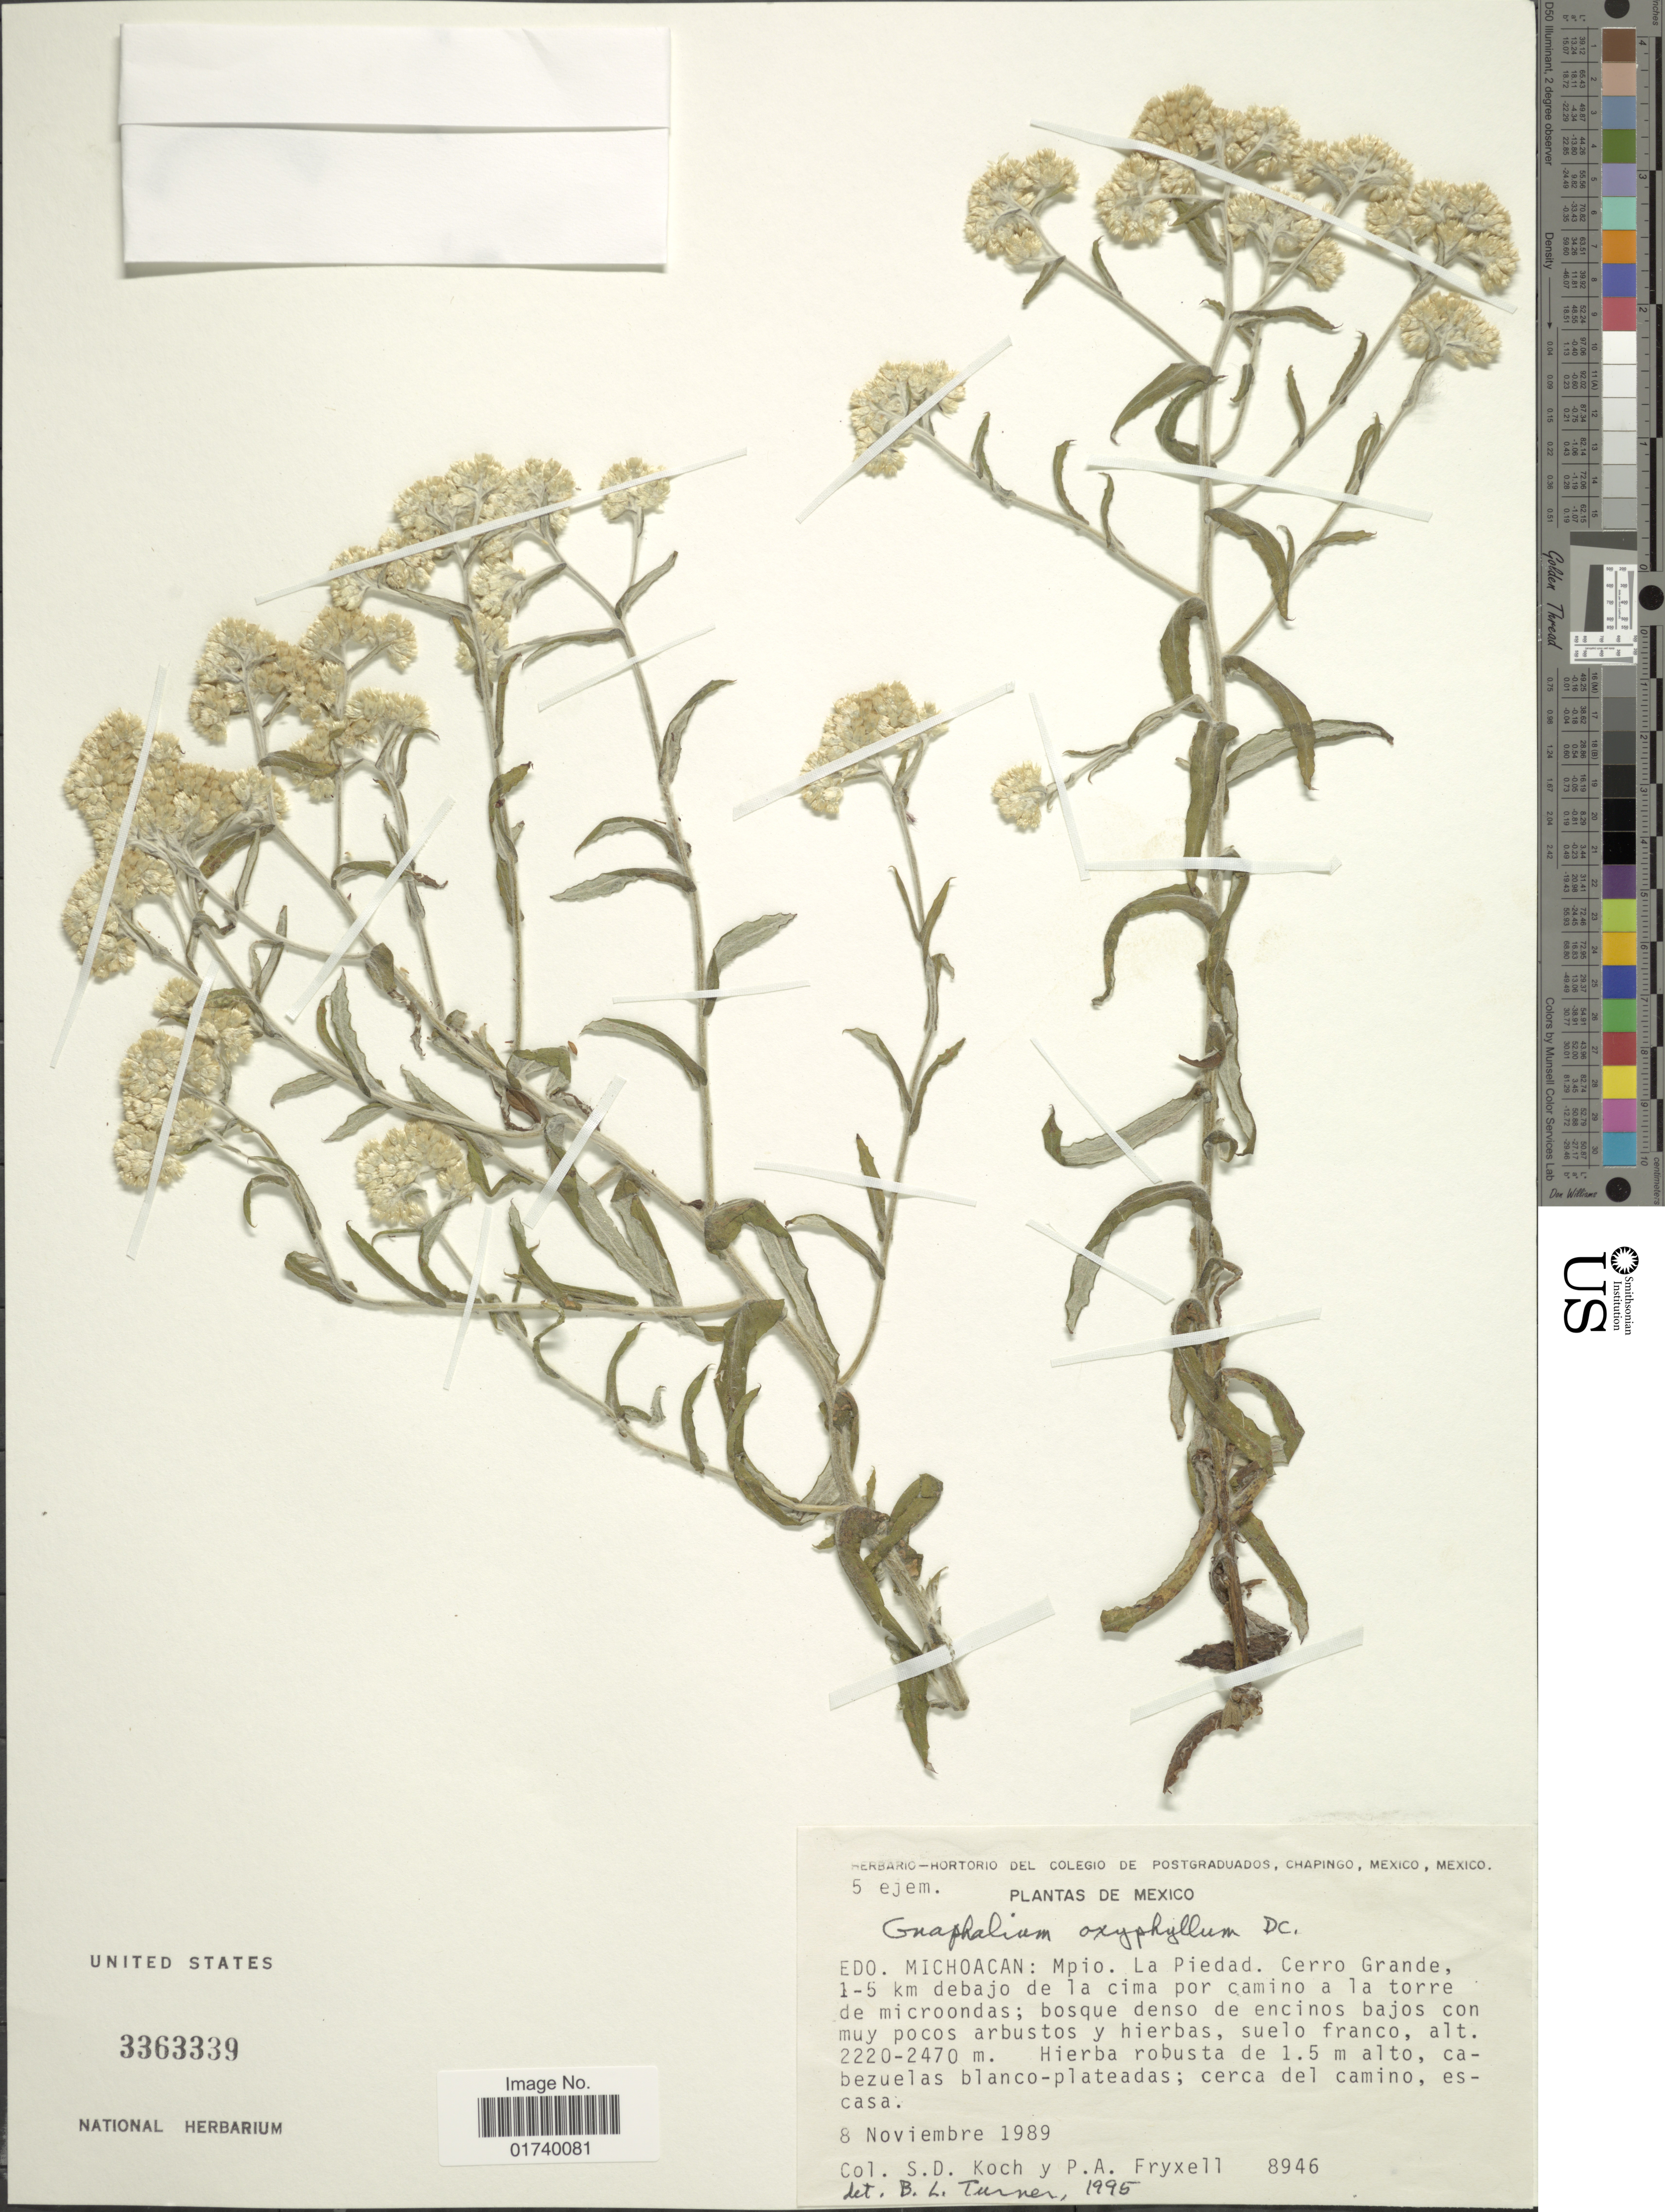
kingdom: Plantae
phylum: Tracheophyta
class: Magnoliopsida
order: Asterales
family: Asteraceae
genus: Pseudognaphalium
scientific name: Pseudognaphalium oxyphyllum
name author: (DC.) Kirp.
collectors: S. D. Koch & P. A. Fryxell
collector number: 8946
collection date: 1989-11-08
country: Mexico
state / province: Michoacán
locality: Mpio La Piedad, Cerro Grande,1 - 5 km debajo de la cima por camino a la torre de microondas.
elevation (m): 2220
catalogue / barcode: US 3363339